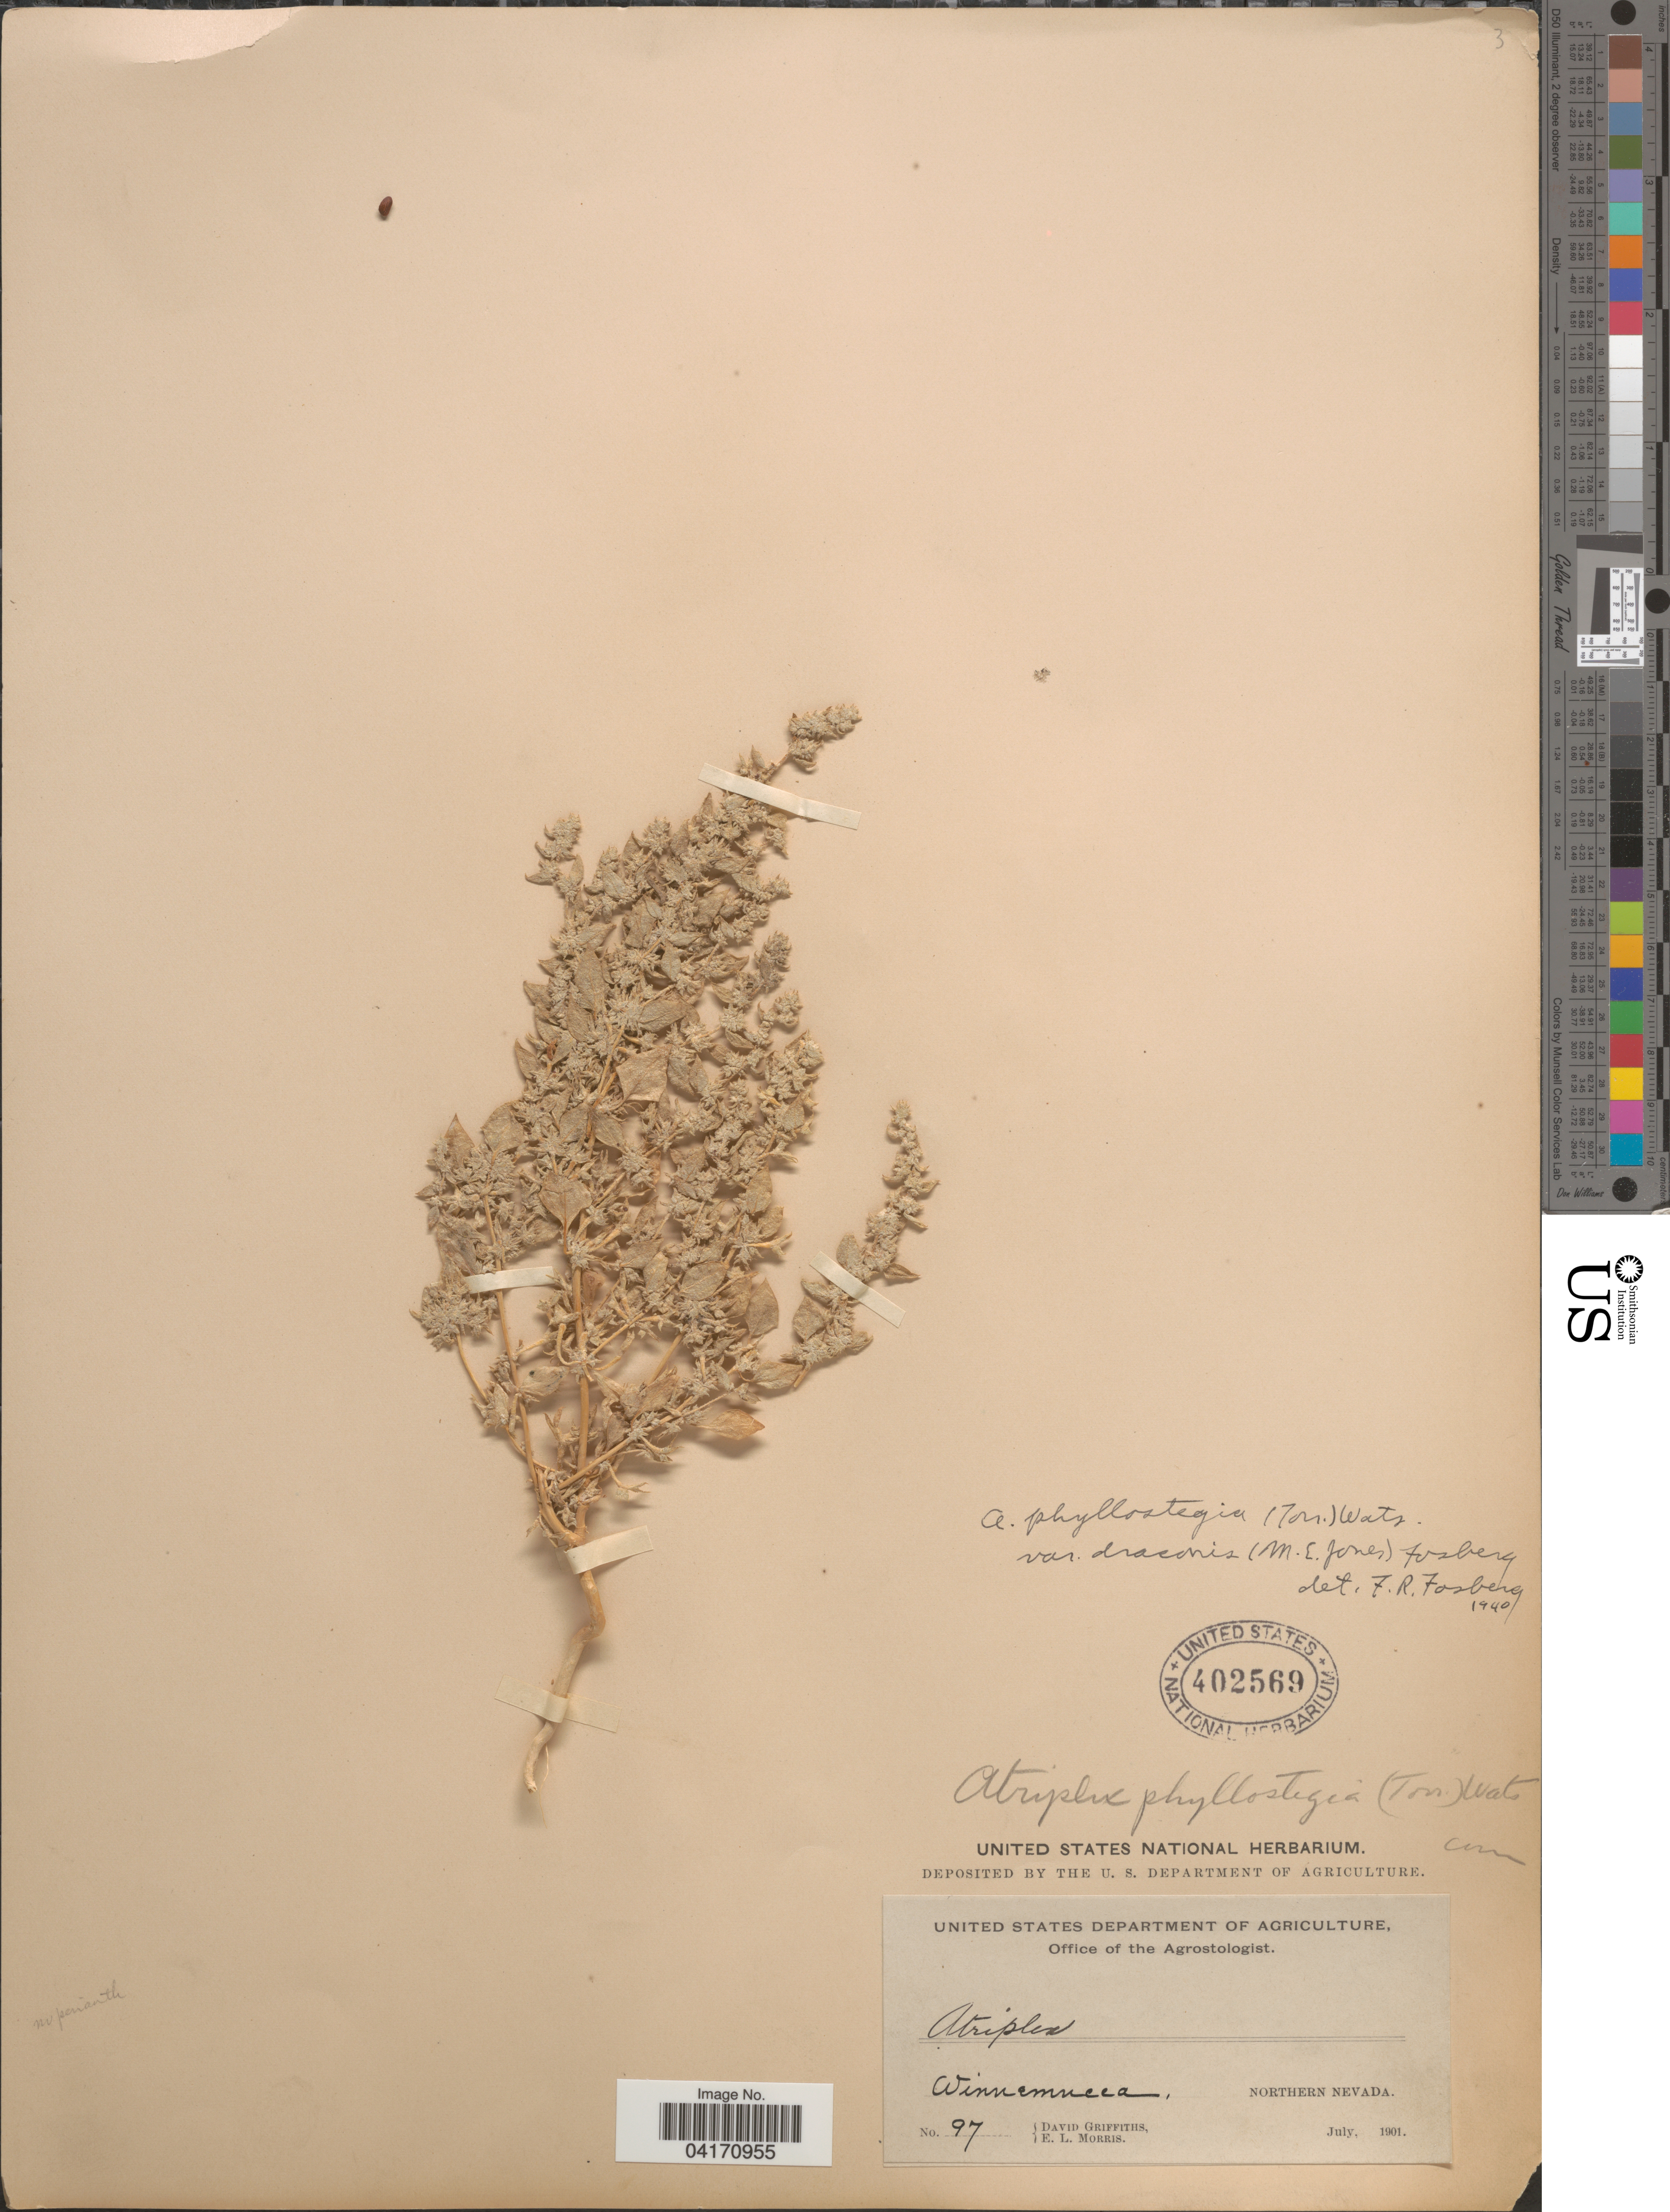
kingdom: Plantae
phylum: Tracheophyta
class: Magnoliopsida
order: Caryophyllales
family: Amaranthaceae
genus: Atriplex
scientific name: Atriplex phyllostegia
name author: (Torr. ex S. Watson) S. Watson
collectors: D. Griffiths & E. Morris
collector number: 97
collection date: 1901-07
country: United States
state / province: Nevada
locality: Winnemneca, Northern Nevada.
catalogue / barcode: US 402569